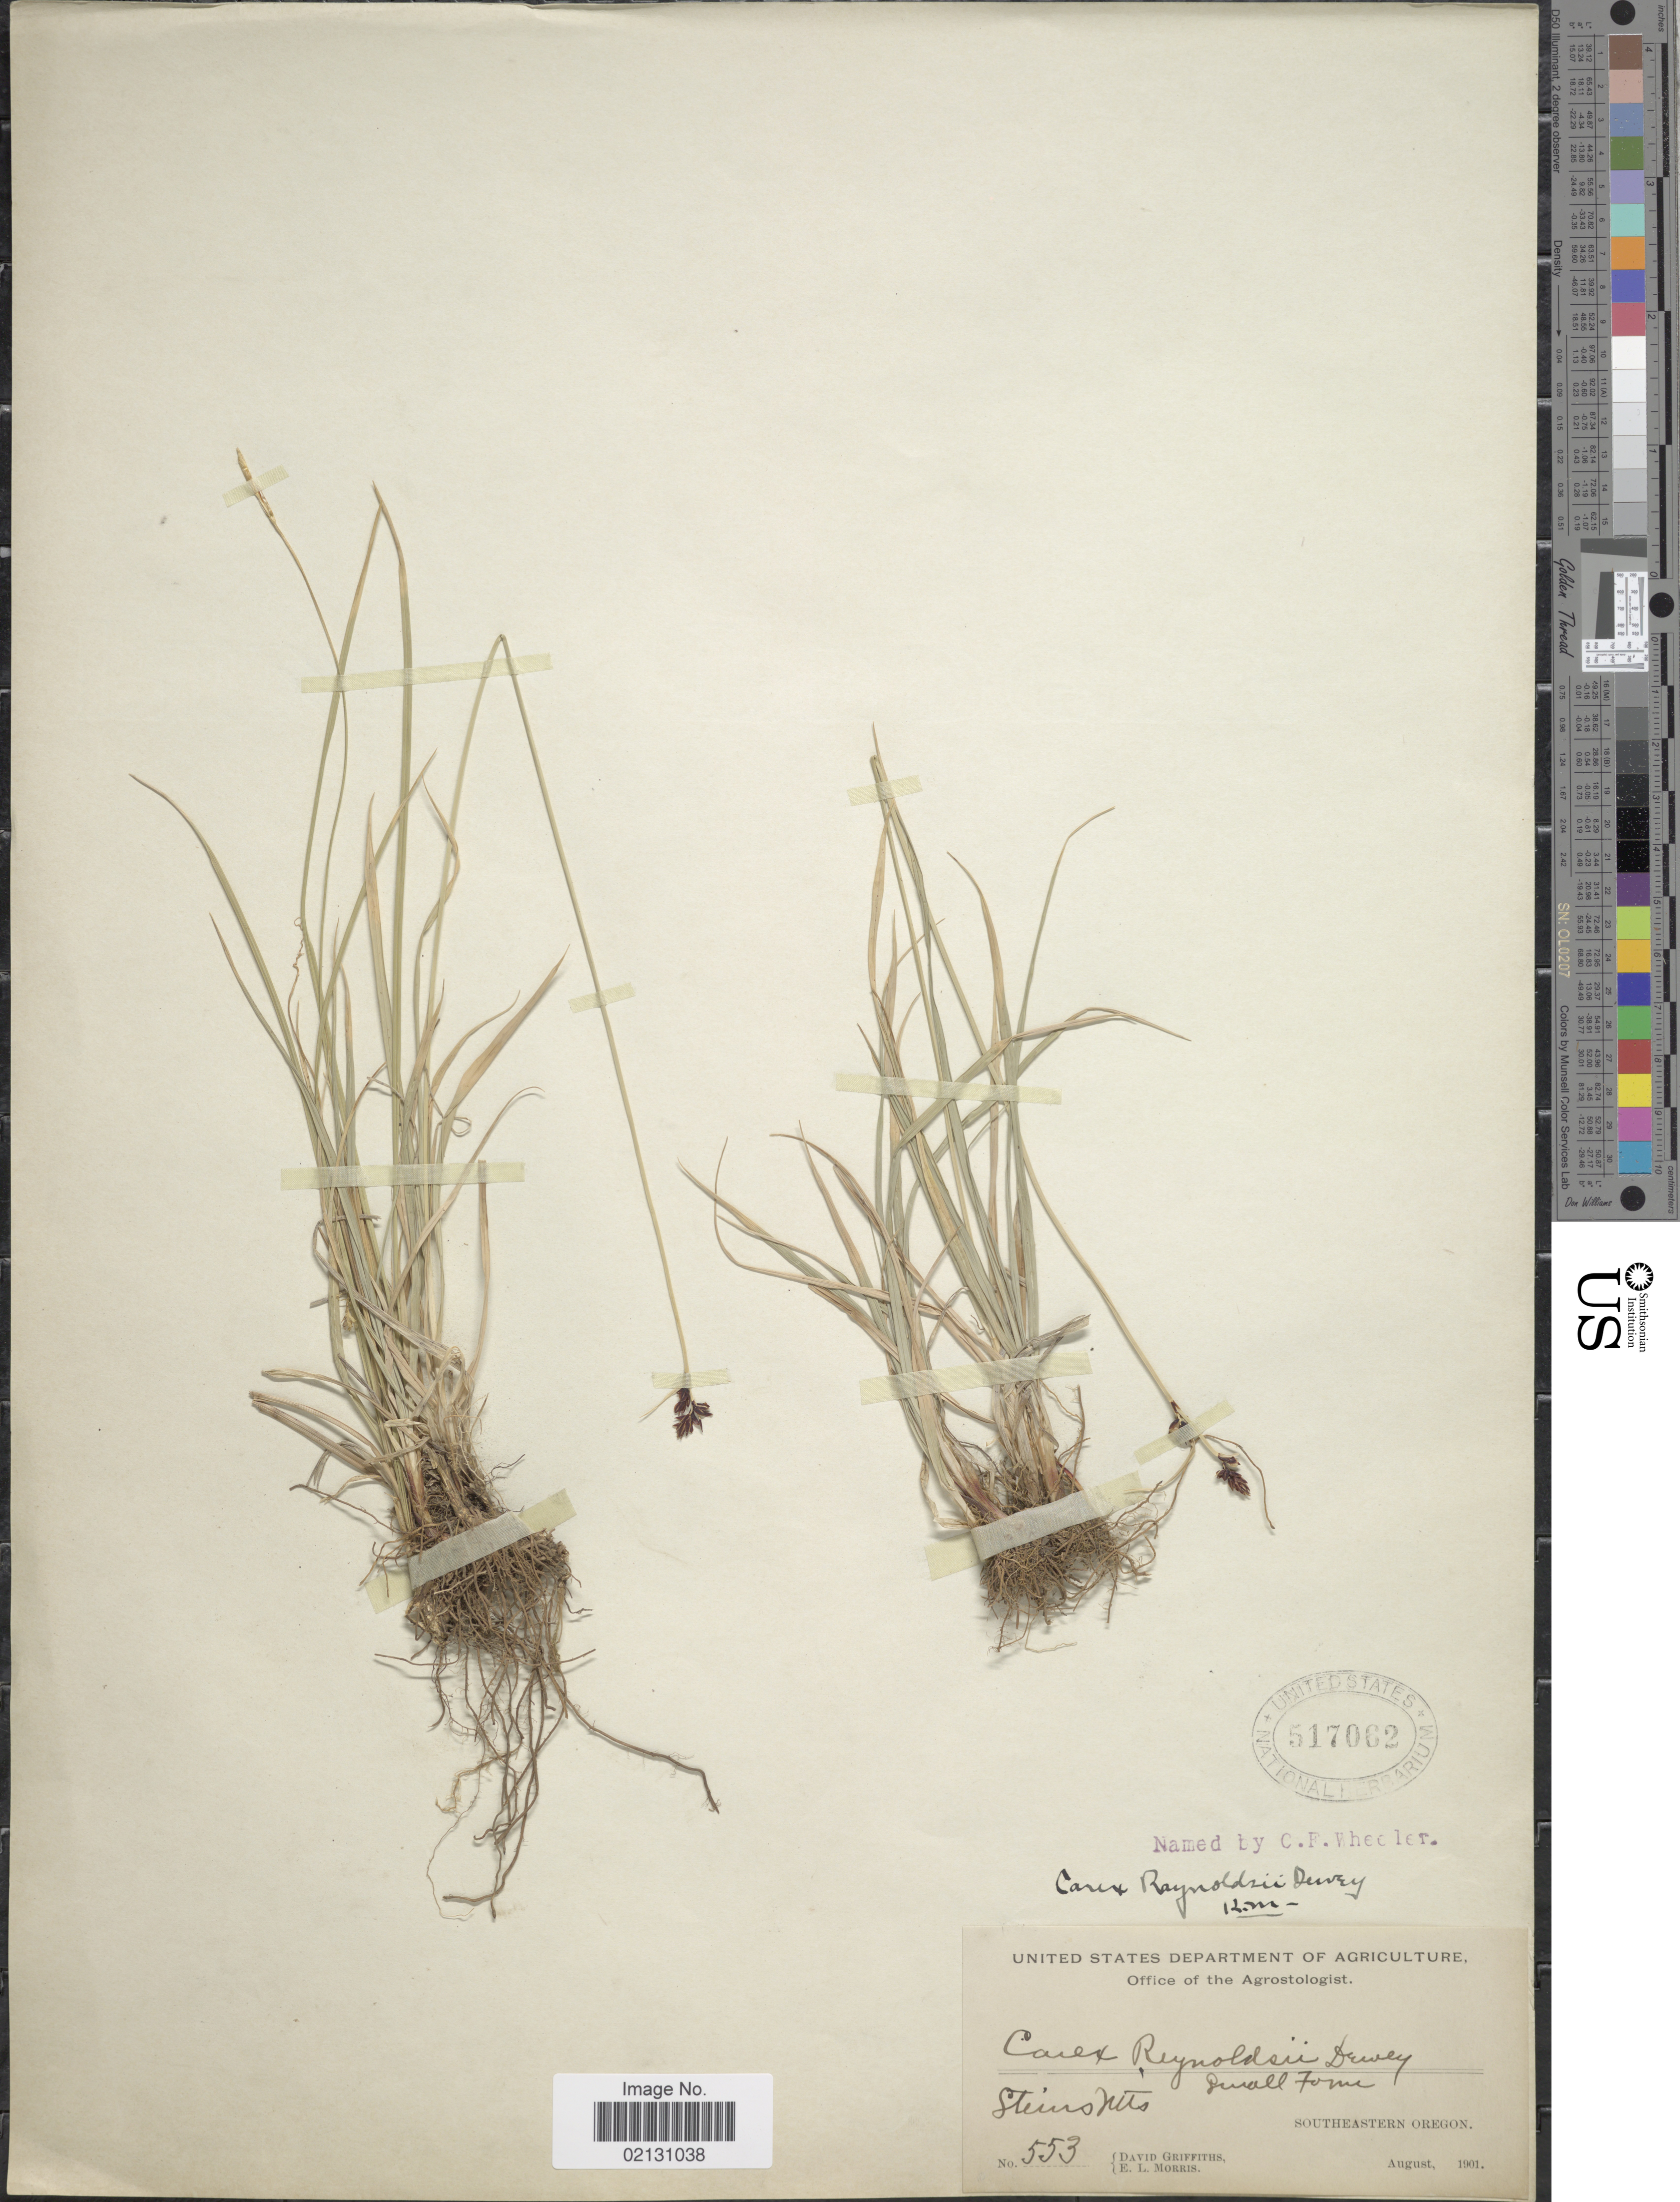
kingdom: Plantae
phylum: Tracheophyta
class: Liliopsida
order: Poales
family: Cyperaceae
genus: Carex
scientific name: Carex raynoldsii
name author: Dewey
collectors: D. Griffiths & E. Morris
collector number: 553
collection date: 1901-08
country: United States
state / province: Oregon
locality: Steins Mts, Southeastern Oregon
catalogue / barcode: US 517062